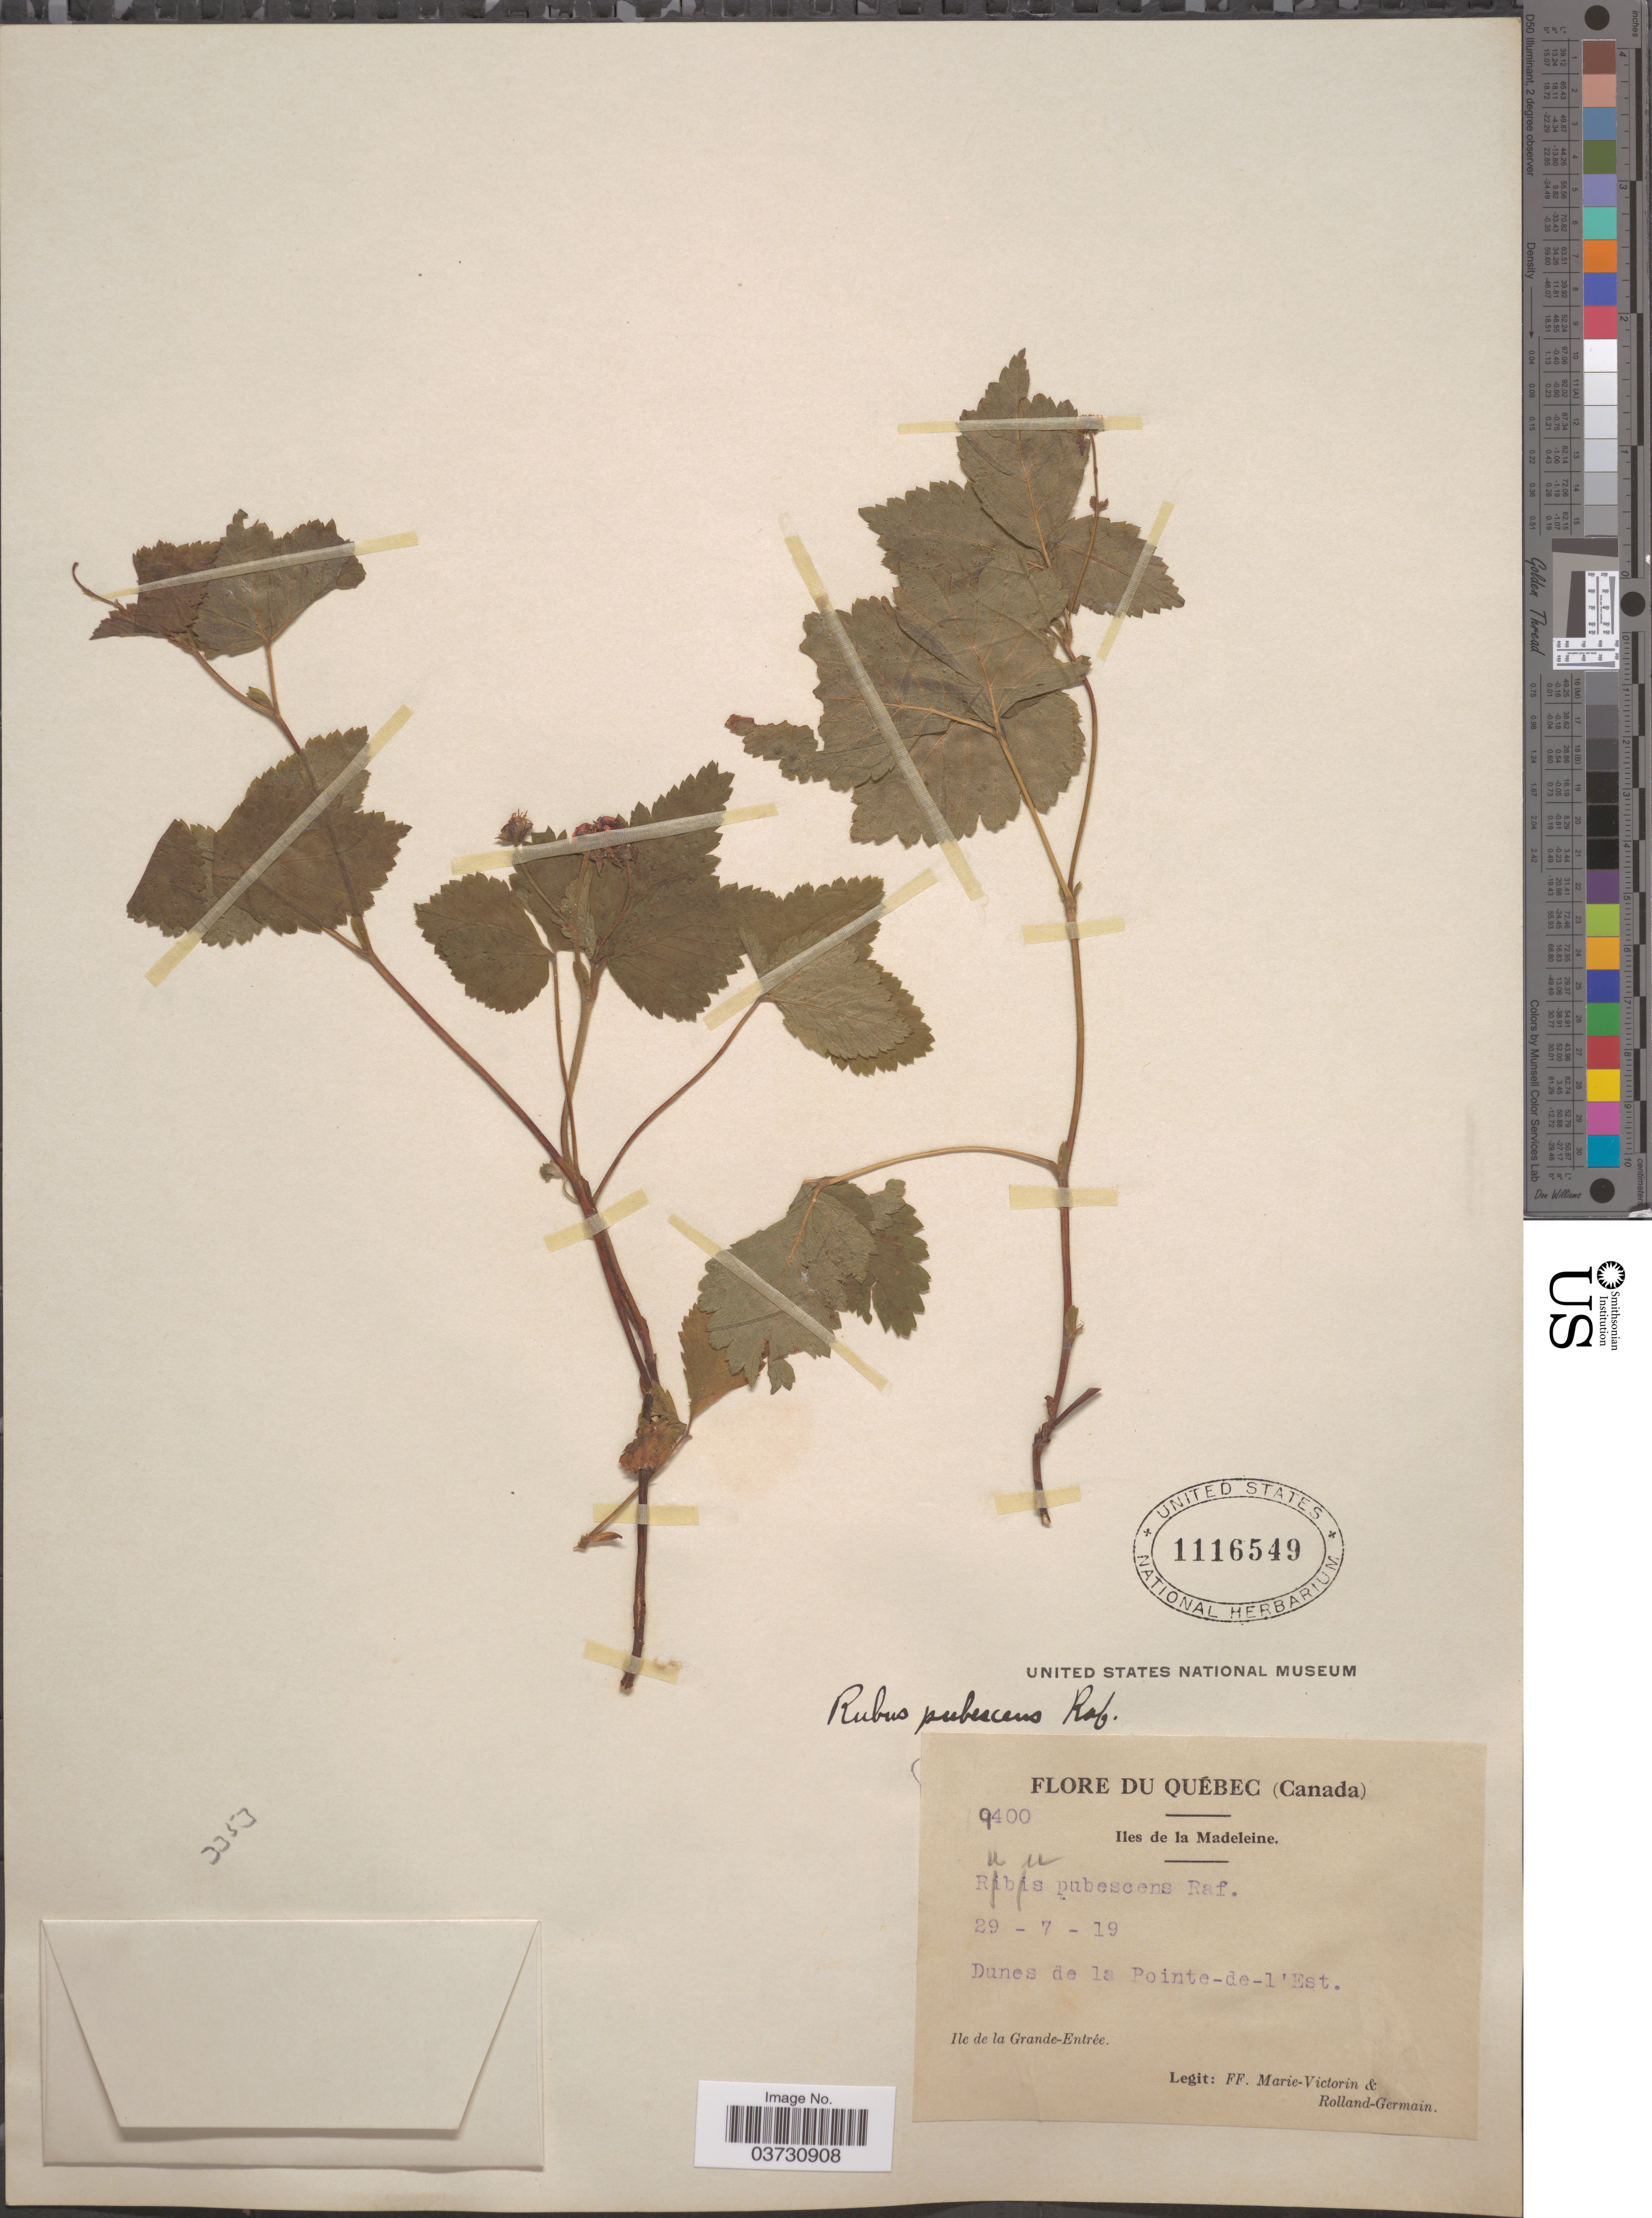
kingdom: Plantae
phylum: Tracheophyta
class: Magnoliopsida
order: Rosales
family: Rosaceae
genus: Rubus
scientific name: Rubus pubescens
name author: Raf.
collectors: F. Marie-Victorin & Rolland-Germain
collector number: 9400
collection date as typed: Transcribed d/m/y: 29/7/19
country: Canada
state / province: Quebec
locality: Iles de la Madeleine. Dunes de la Pointe-de-l'Est. Ile de la Grande-Entrée.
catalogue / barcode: US 1116549